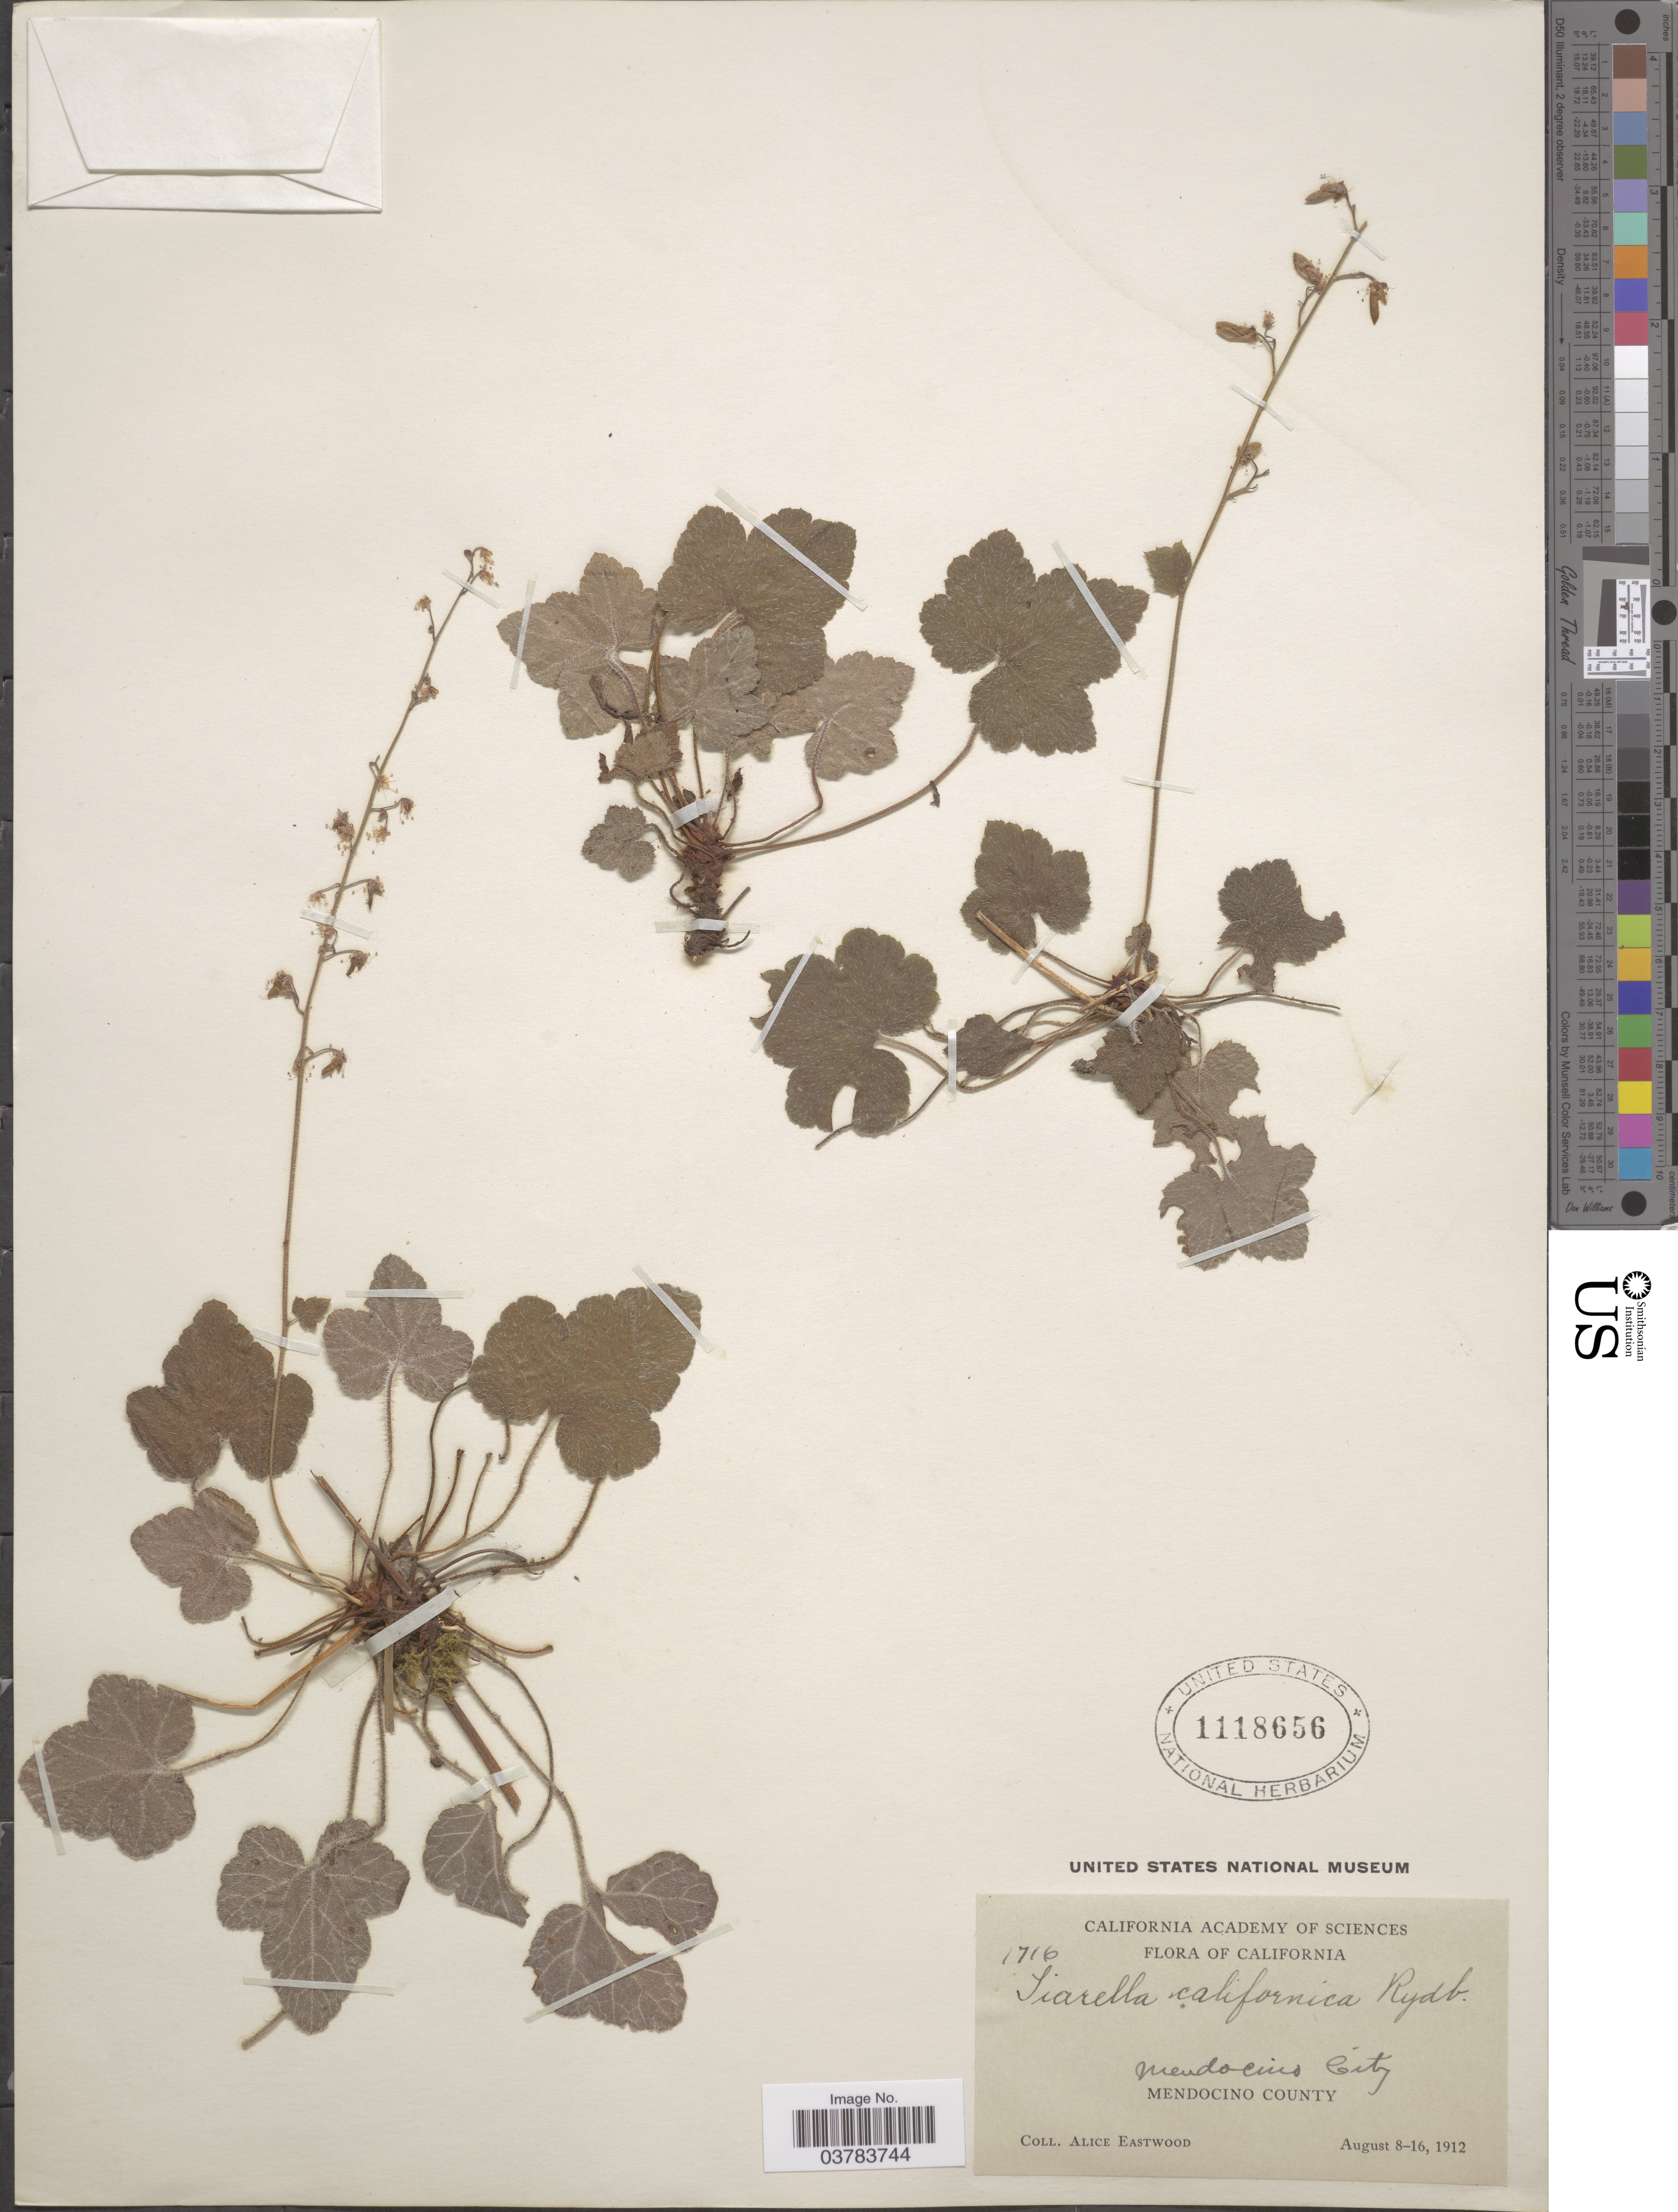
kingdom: Plantae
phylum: Tracheophyta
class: Magnoliopsida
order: Saxifragales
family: Saxifragaceae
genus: Tiarella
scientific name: Tiarella californica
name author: (Kellogg) Rydb.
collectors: A. Eastwood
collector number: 1716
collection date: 1912-08-08/1912-08-16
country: United States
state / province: California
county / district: Mendocino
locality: Mendocino City. Mendocino County.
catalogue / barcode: US 1118656